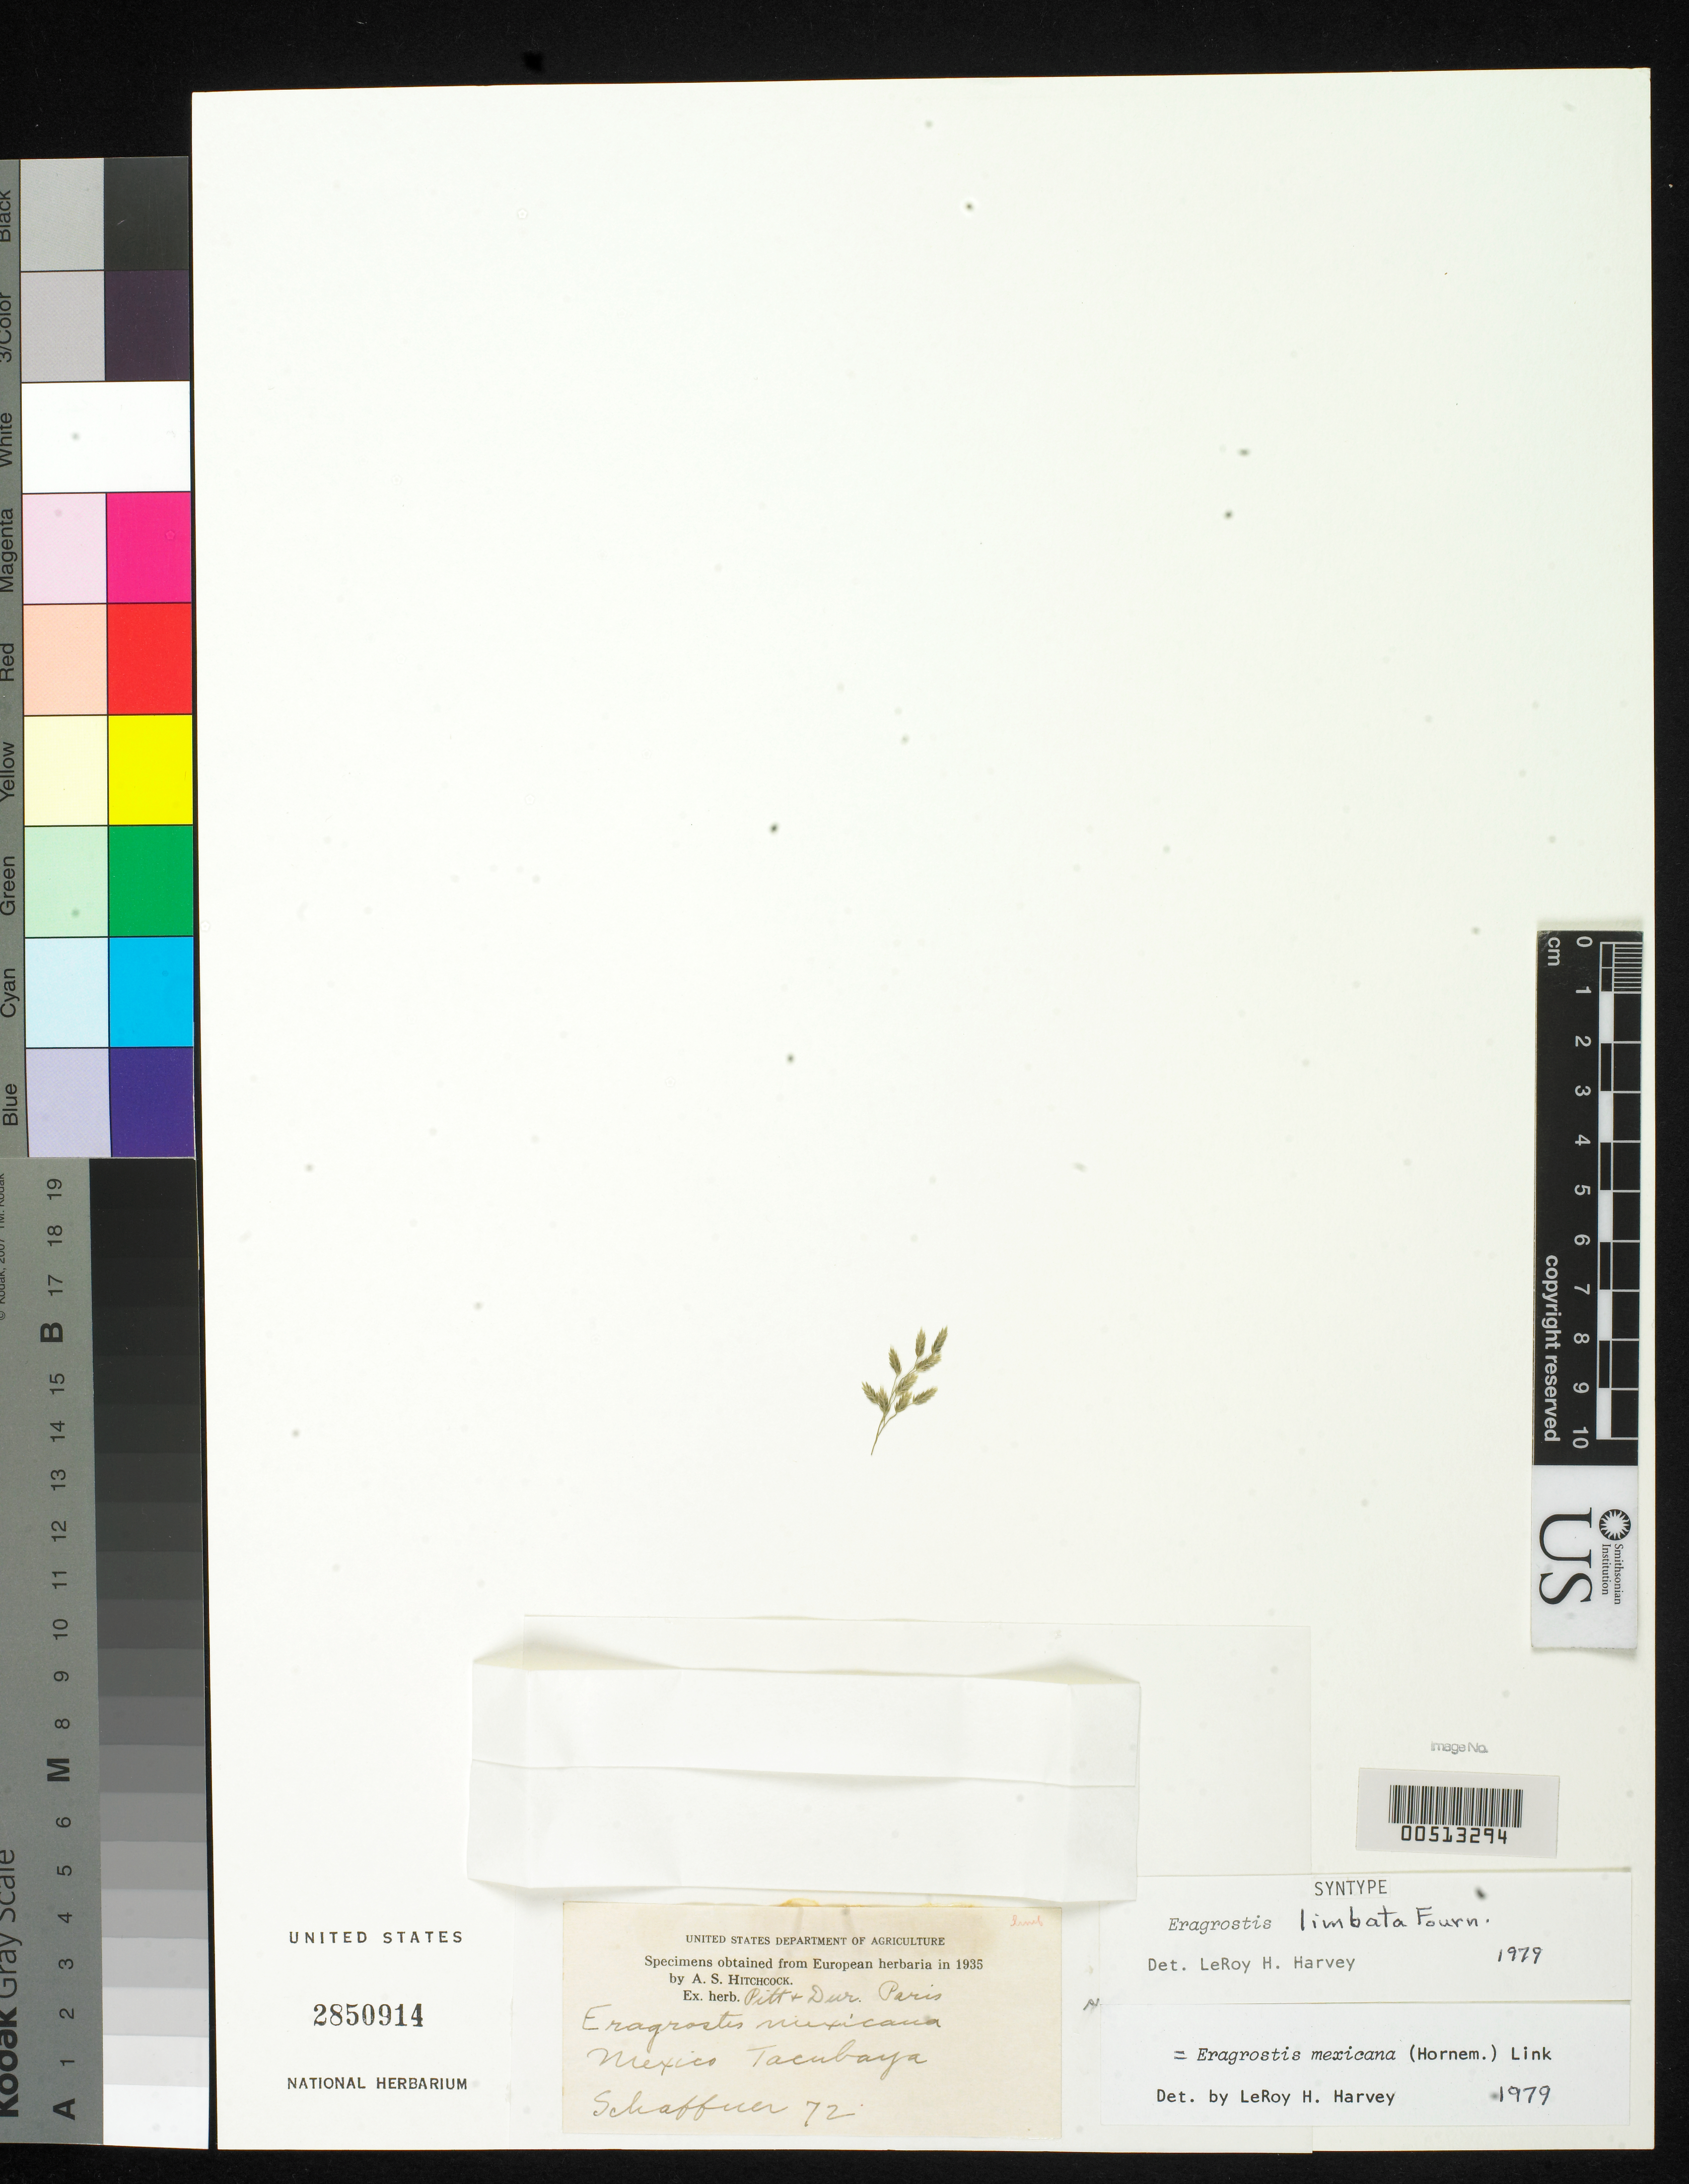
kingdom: Plantae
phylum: Tracheophyta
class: Liliopsida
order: Poales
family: Poaceae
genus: Eragrostis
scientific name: Eragrostis limbata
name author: E. Fourn.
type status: Type Fragment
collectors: W. Schaffner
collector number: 72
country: Mexico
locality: Tacubaya.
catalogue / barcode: US 2850914